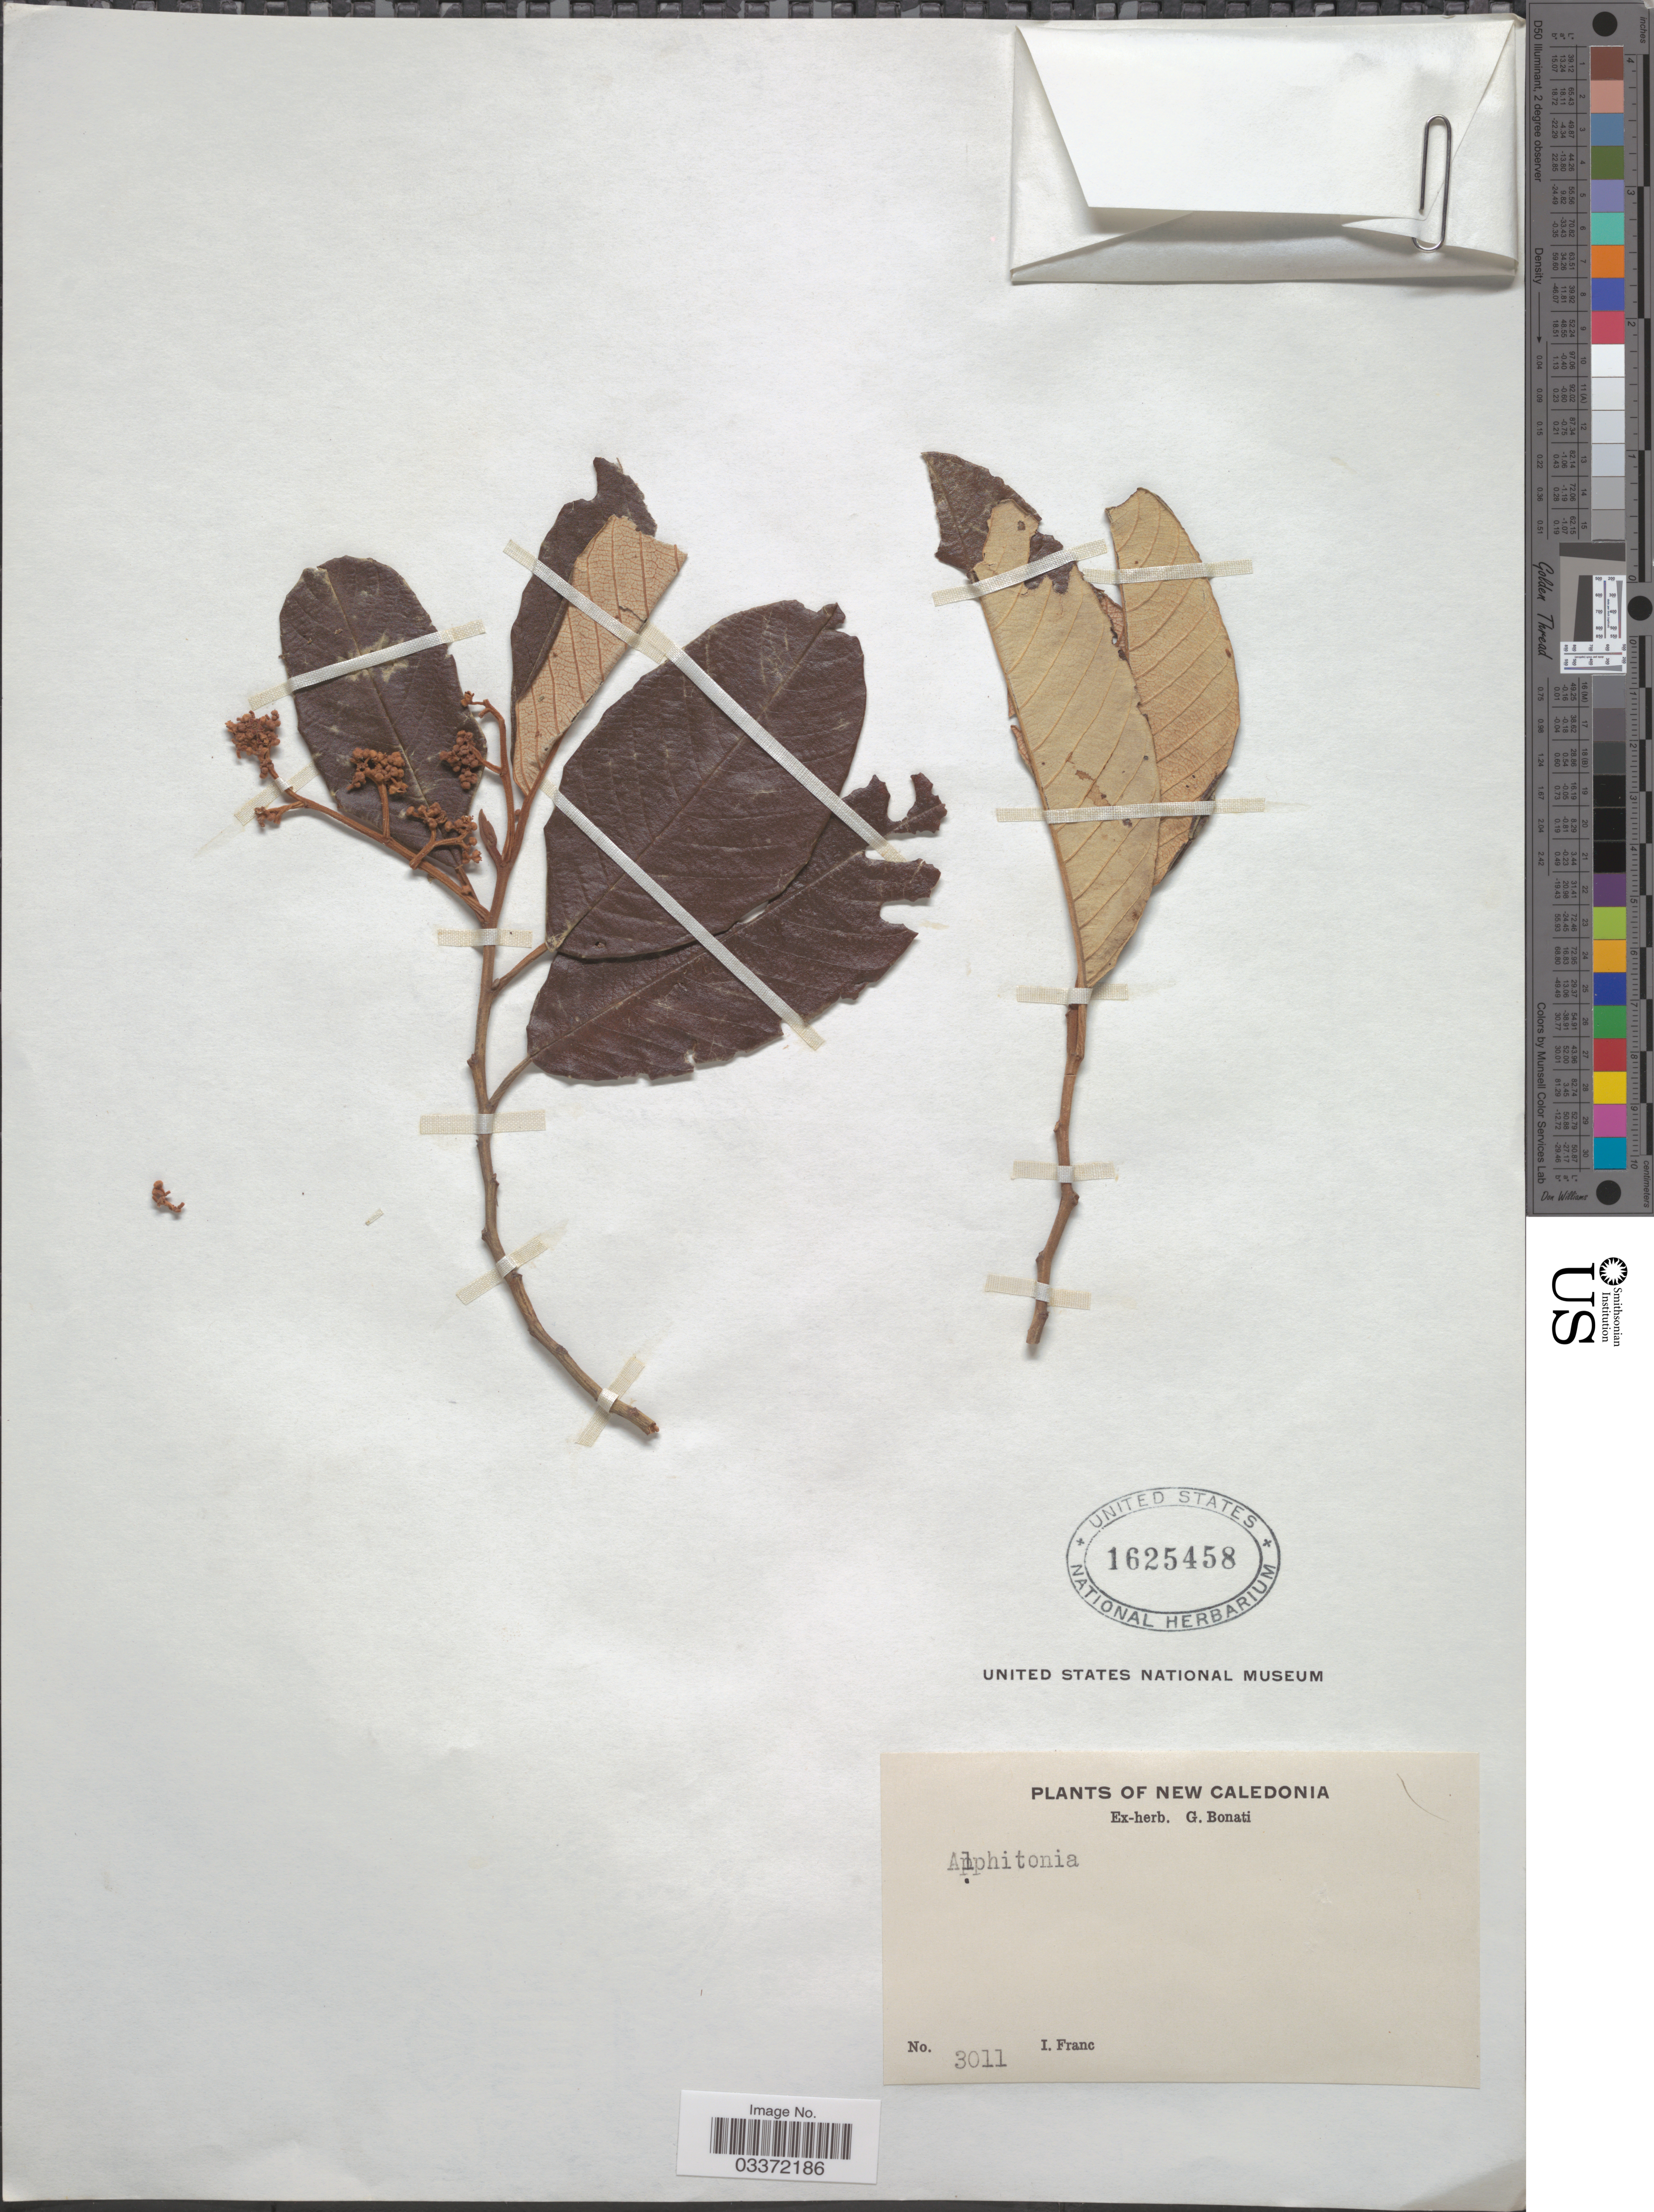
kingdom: Plantae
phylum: Tracheophyta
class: Magnoliopsida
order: Rosales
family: Rhamnaceae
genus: Alphitonia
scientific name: Alphitonia sp.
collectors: I. Franc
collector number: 3011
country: New Caledonia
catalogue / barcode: US 1625458